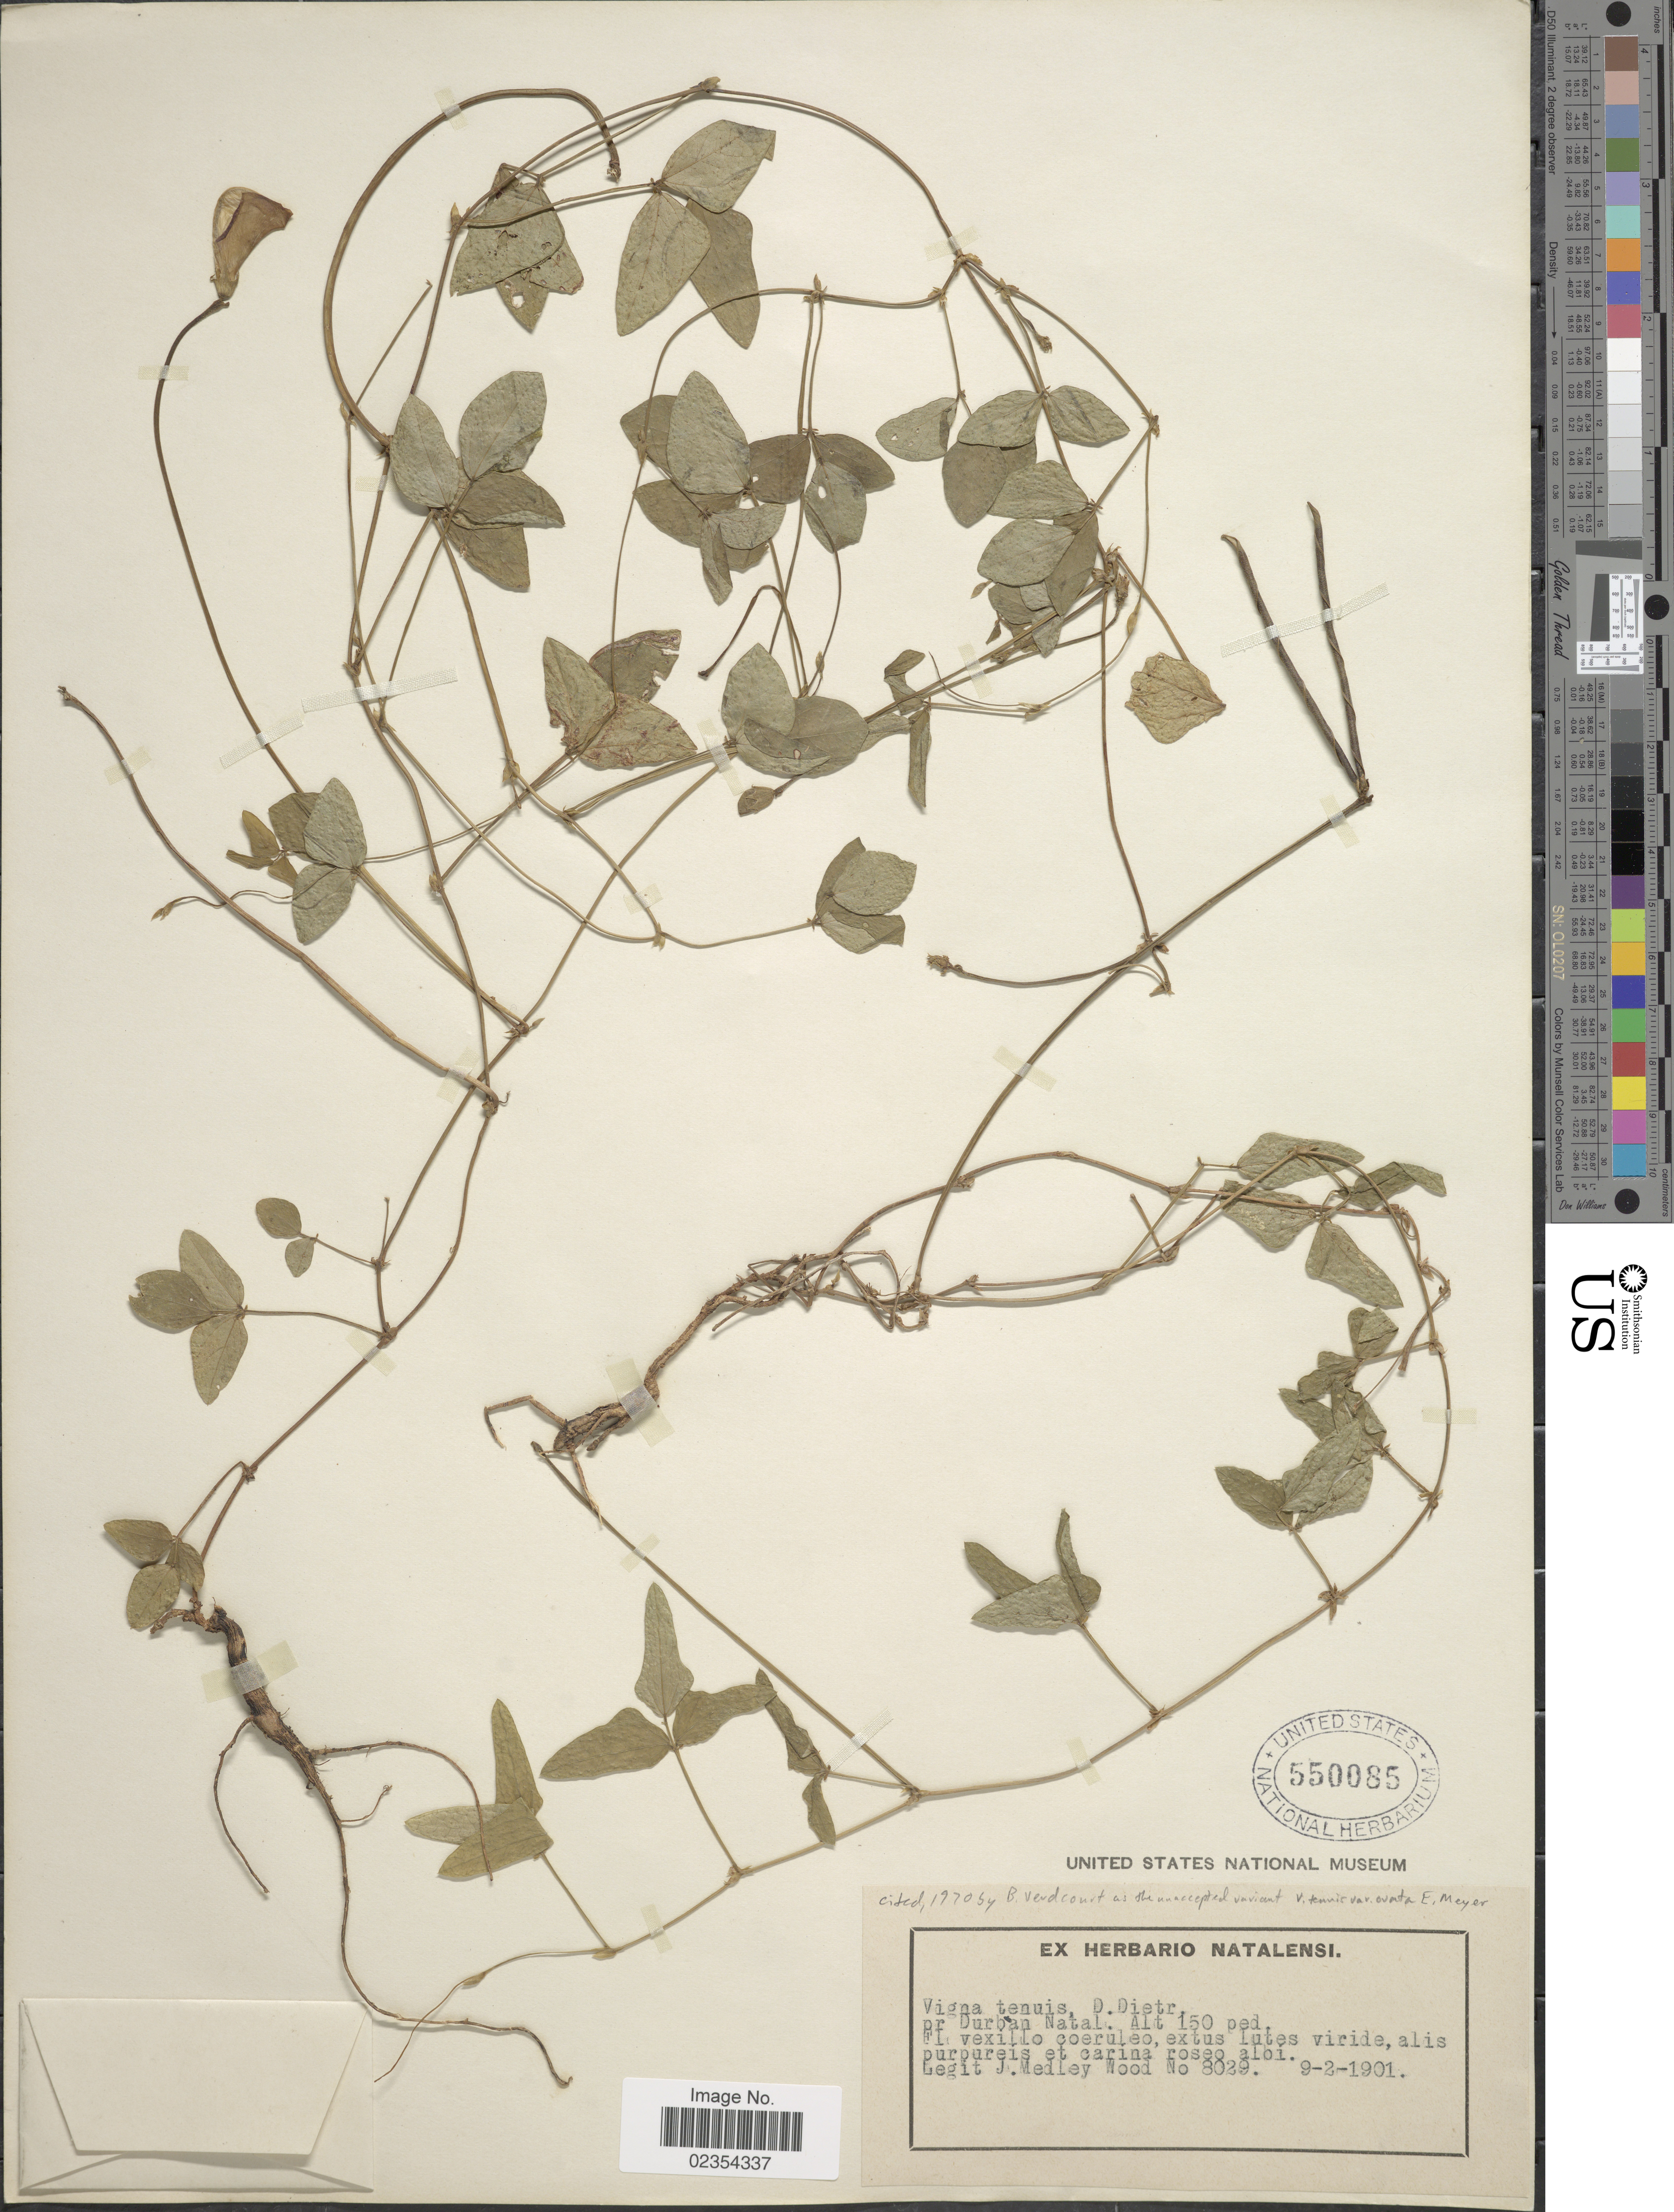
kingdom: Plantae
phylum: Tracheophyta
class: Magnoliopsida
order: Fabales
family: Fabaceae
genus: Vigna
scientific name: Vigna tenuis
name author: Franch.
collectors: J. Medley Wood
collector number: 8029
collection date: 1901-02-09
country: South Africa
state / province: KwaZulu-Natal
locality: Pr. Durban.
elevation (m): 46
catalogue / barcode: US 550085